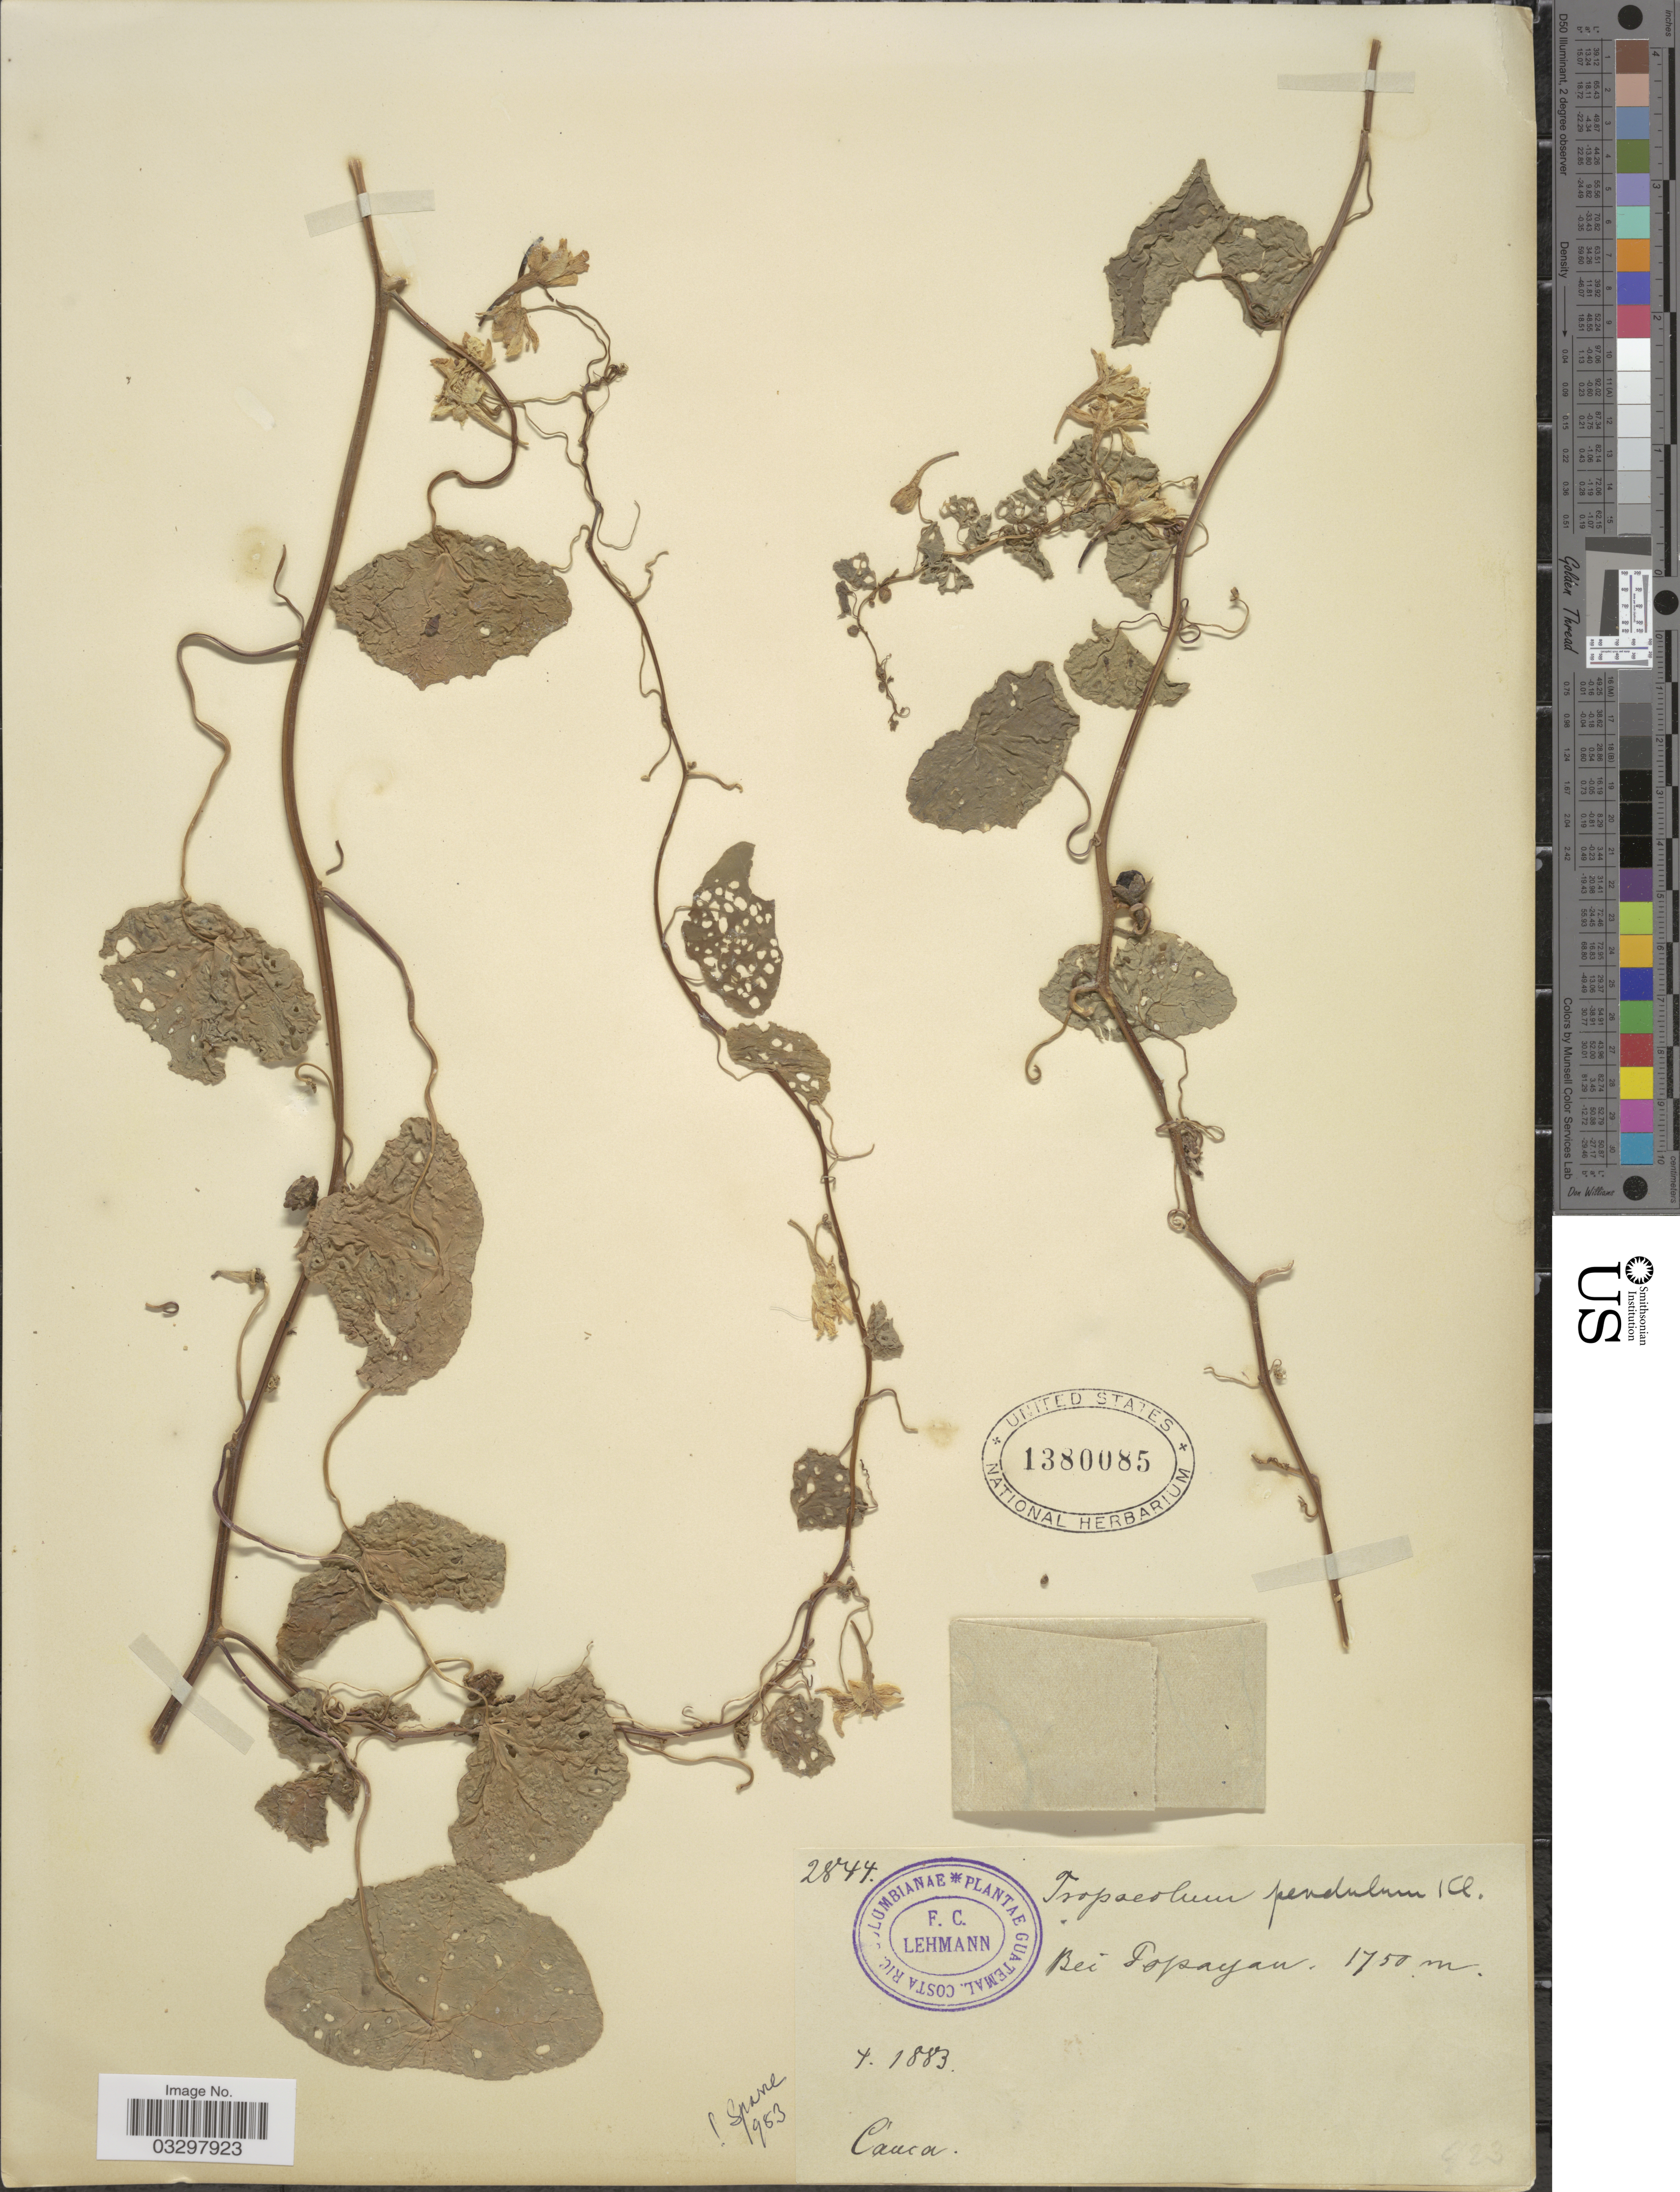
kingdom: Plantae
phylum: Tracheophyta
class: Magnoliopsida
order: Brassicales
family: Tropaeolaceae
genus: Tropaeolum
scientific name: Tropaeolum pendulum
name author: Klotzsch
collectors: F. C. Lehmann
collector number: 2844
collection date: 1883-04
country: Colombia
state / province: Cauca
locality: Bei Popayan.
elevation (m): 1750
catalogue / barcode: US 1380085